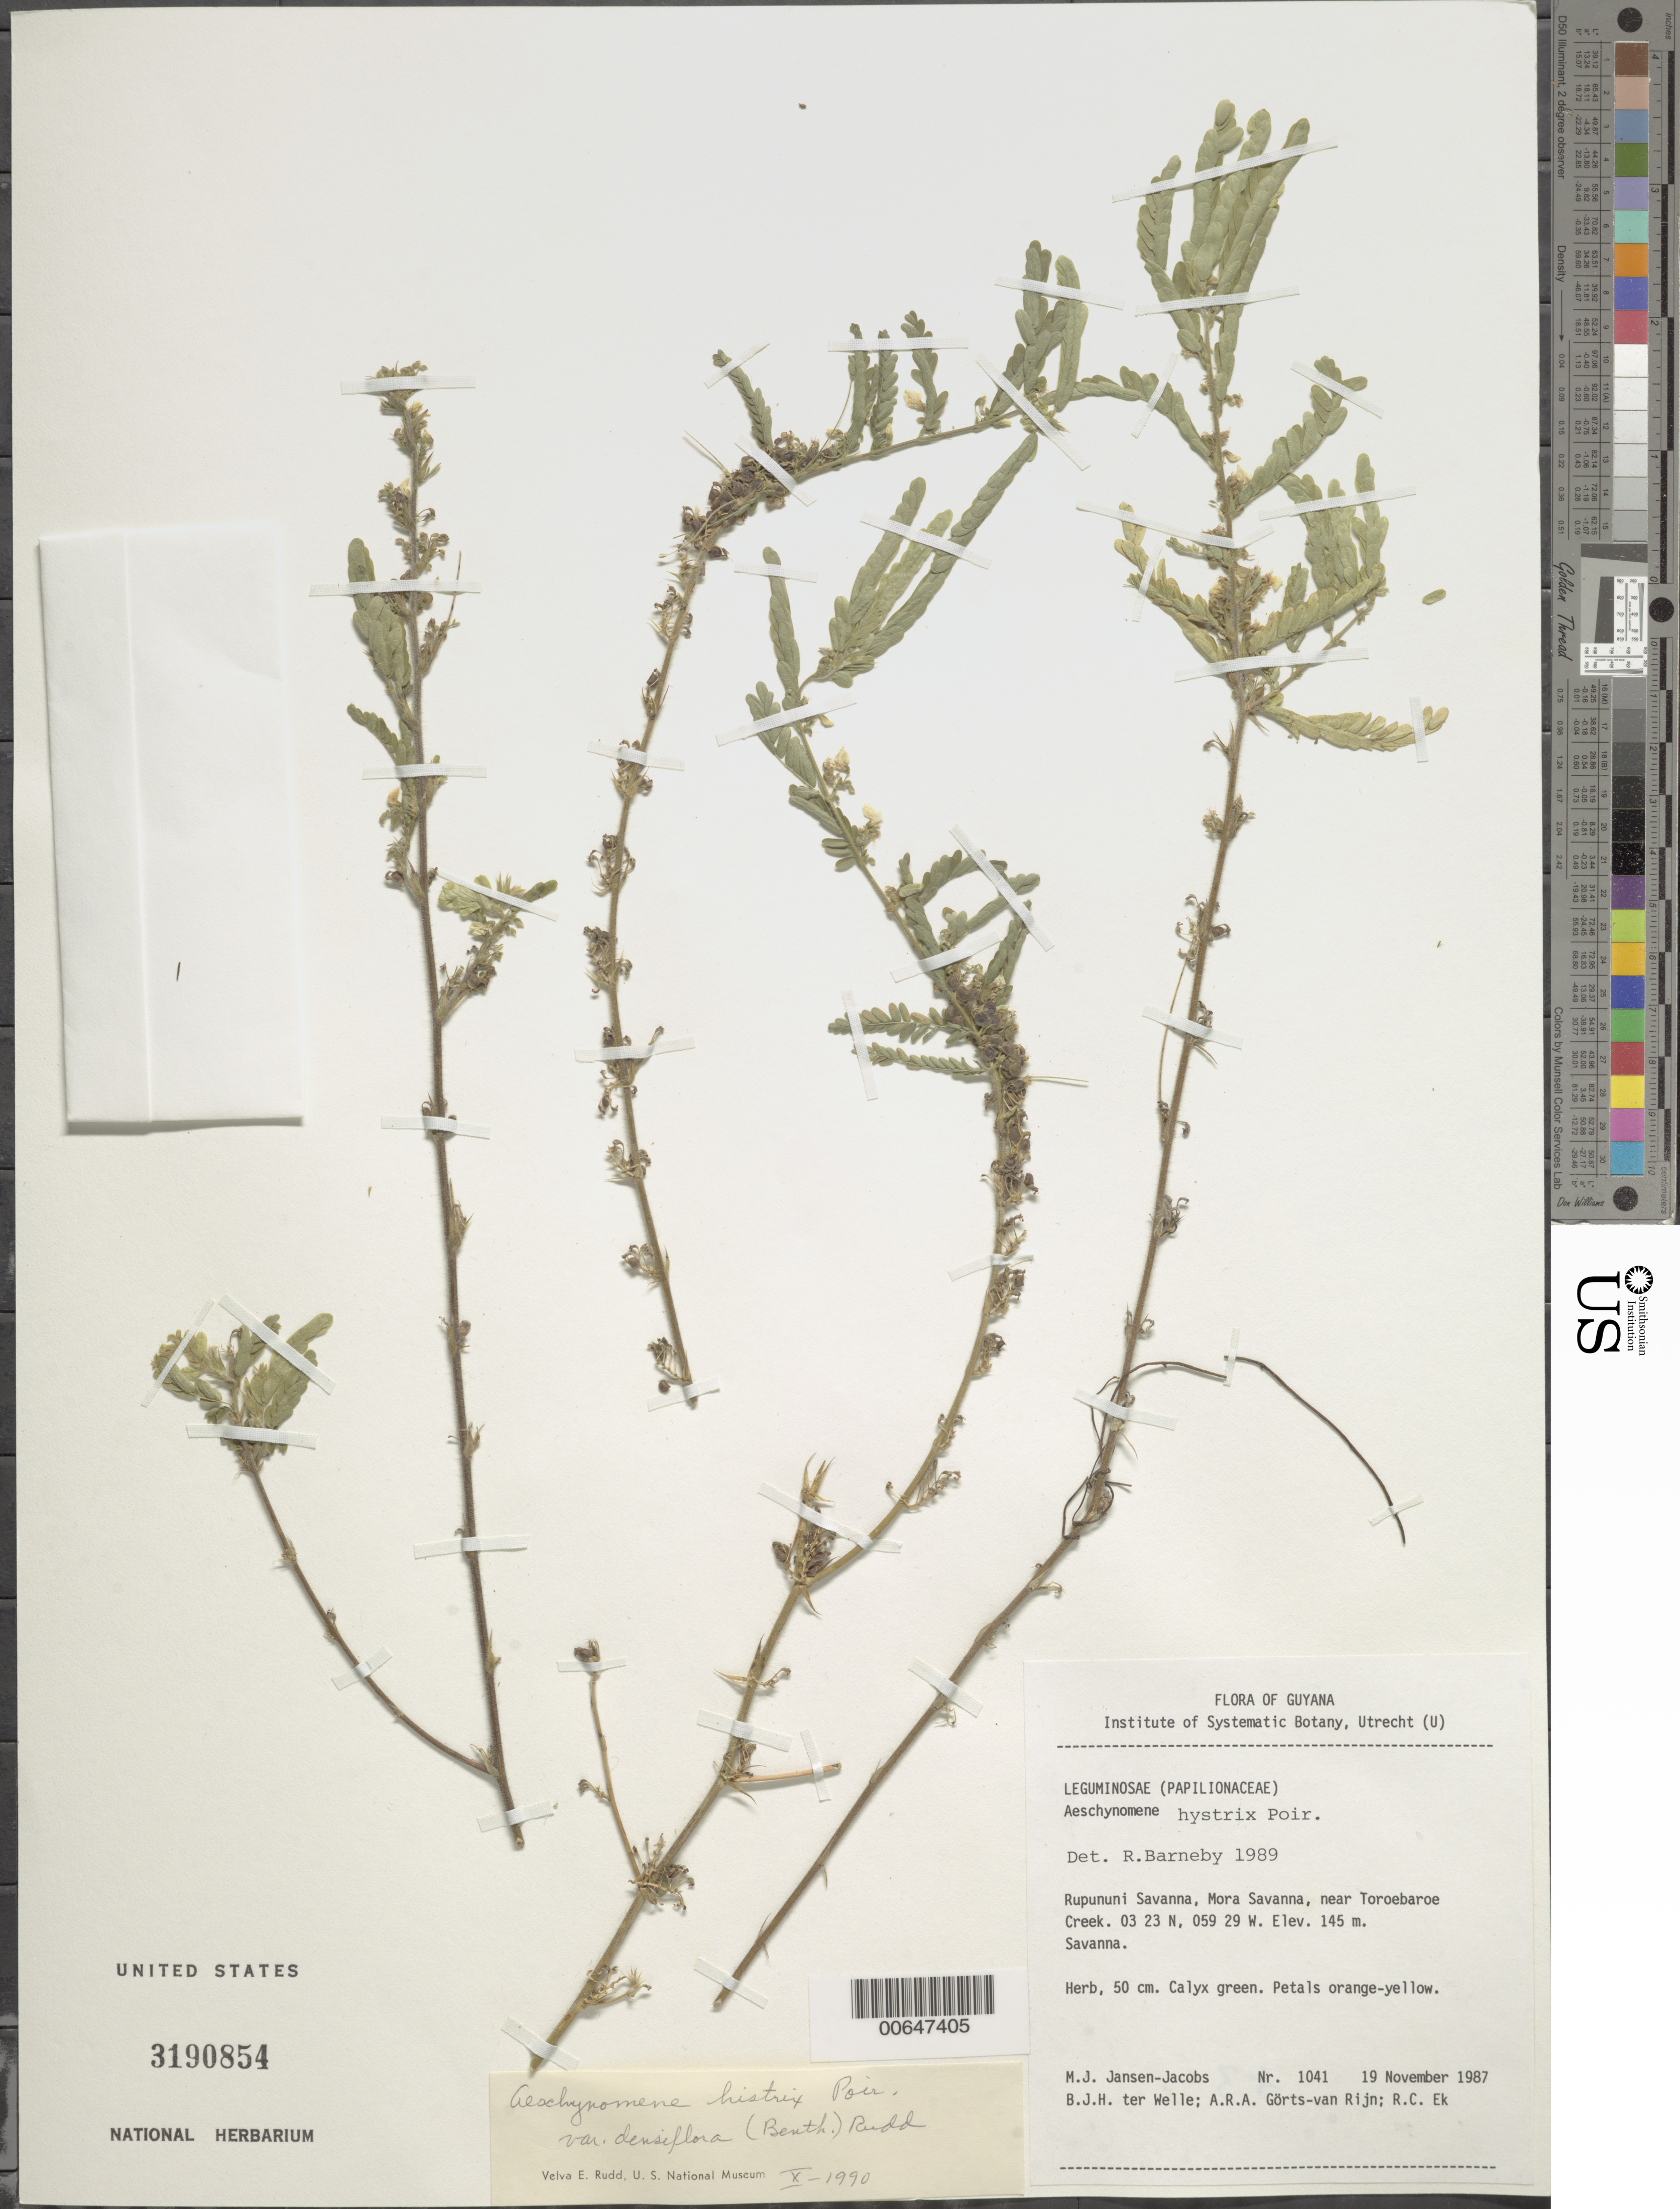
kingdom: Plantae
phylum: Tracheophyta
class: Magnoliopsida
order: Fabales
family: Fabaceae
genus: Aeschynomene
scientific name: Aeschynomene histrix var. densiflora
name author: (Benth.) Rudd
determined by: Rudd, V. E.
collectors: M. J. Jansen-Jacobs, B. Welle, A. .R. A. Görts-van Rijn & R. C. Ek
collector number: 1041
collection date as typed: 19-Nov-87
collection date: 1987-11-19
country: Guyana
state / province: U. Takutu-U. Essequibo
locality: Rupununi Savanna, Mora Savanna, near Toroebaroe Creek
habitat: Savanna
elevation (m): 145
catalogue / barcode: US 3190854